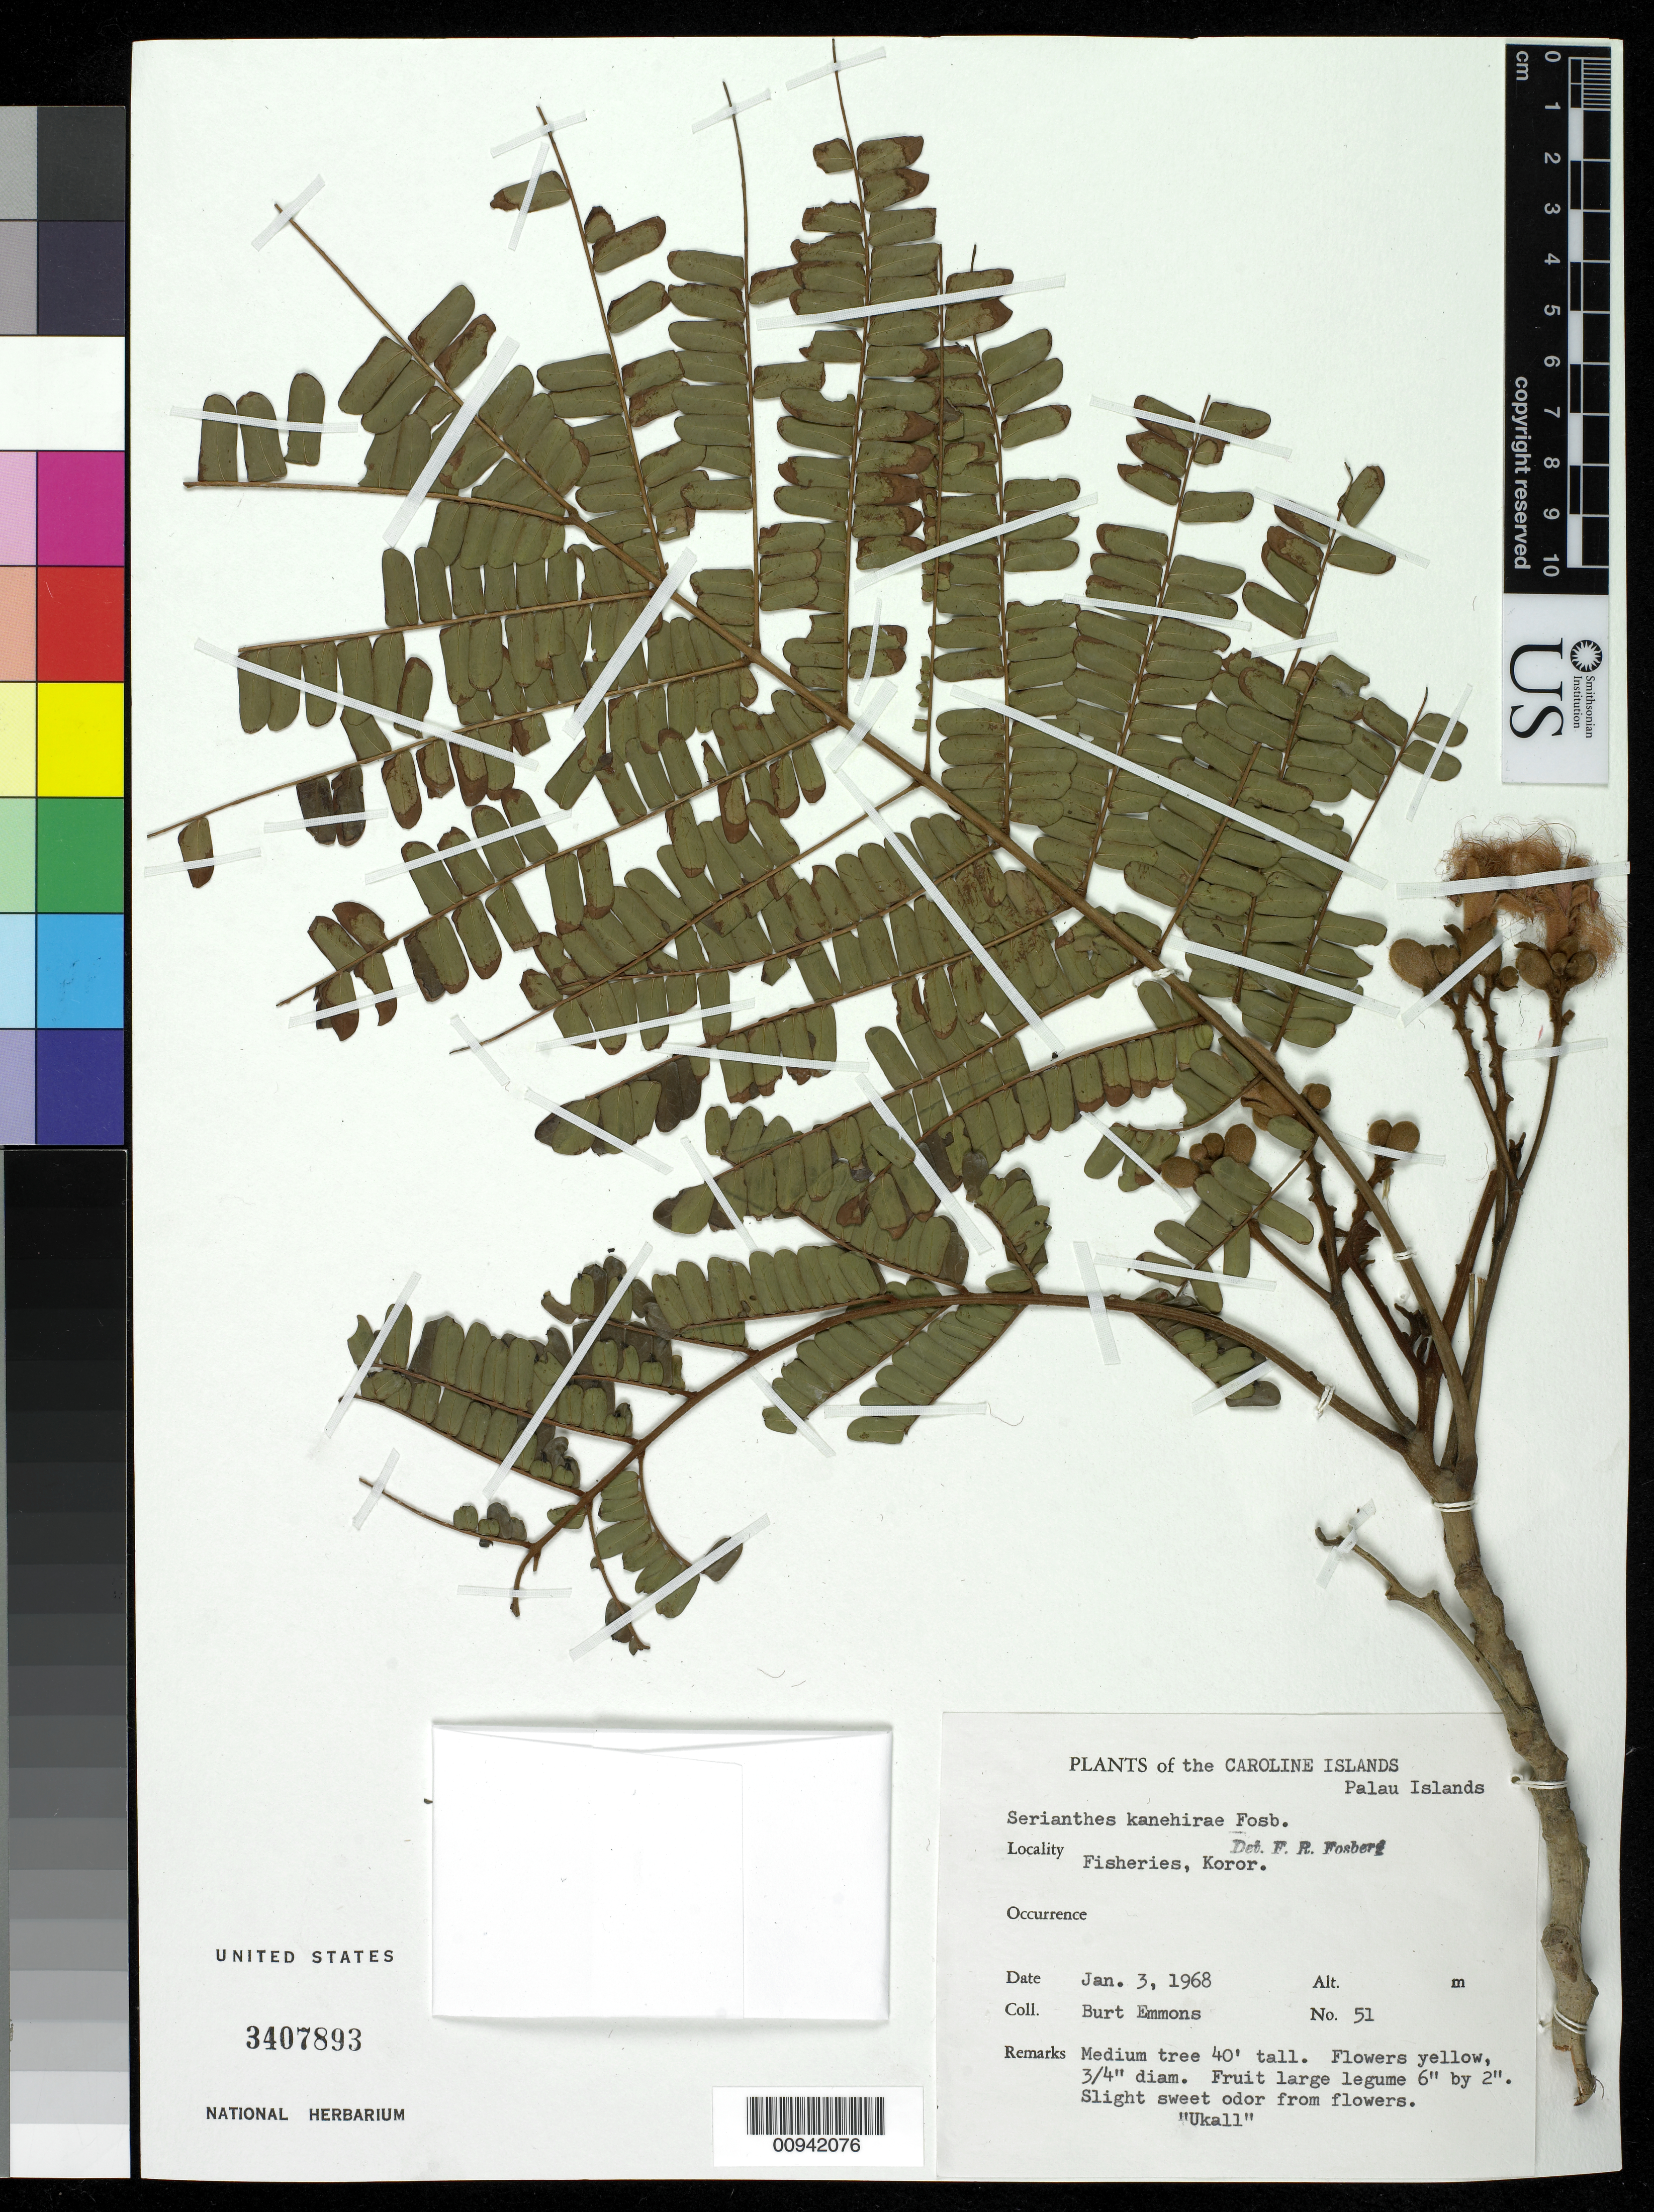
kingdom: Plantae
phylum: Tracheophyta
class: Magnoliopsida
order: Fabales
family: Fabaceae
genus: Serianthes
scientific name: Serianthes kanehirae var. kanehirae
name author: Fosberg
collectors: B. Emmons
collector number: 51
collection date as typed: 03 Jan 1968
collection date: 1968-01-03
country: Palau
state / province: Koror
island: Oreor (Koror)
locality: Fisheries, Koror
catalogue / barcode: US 3407893